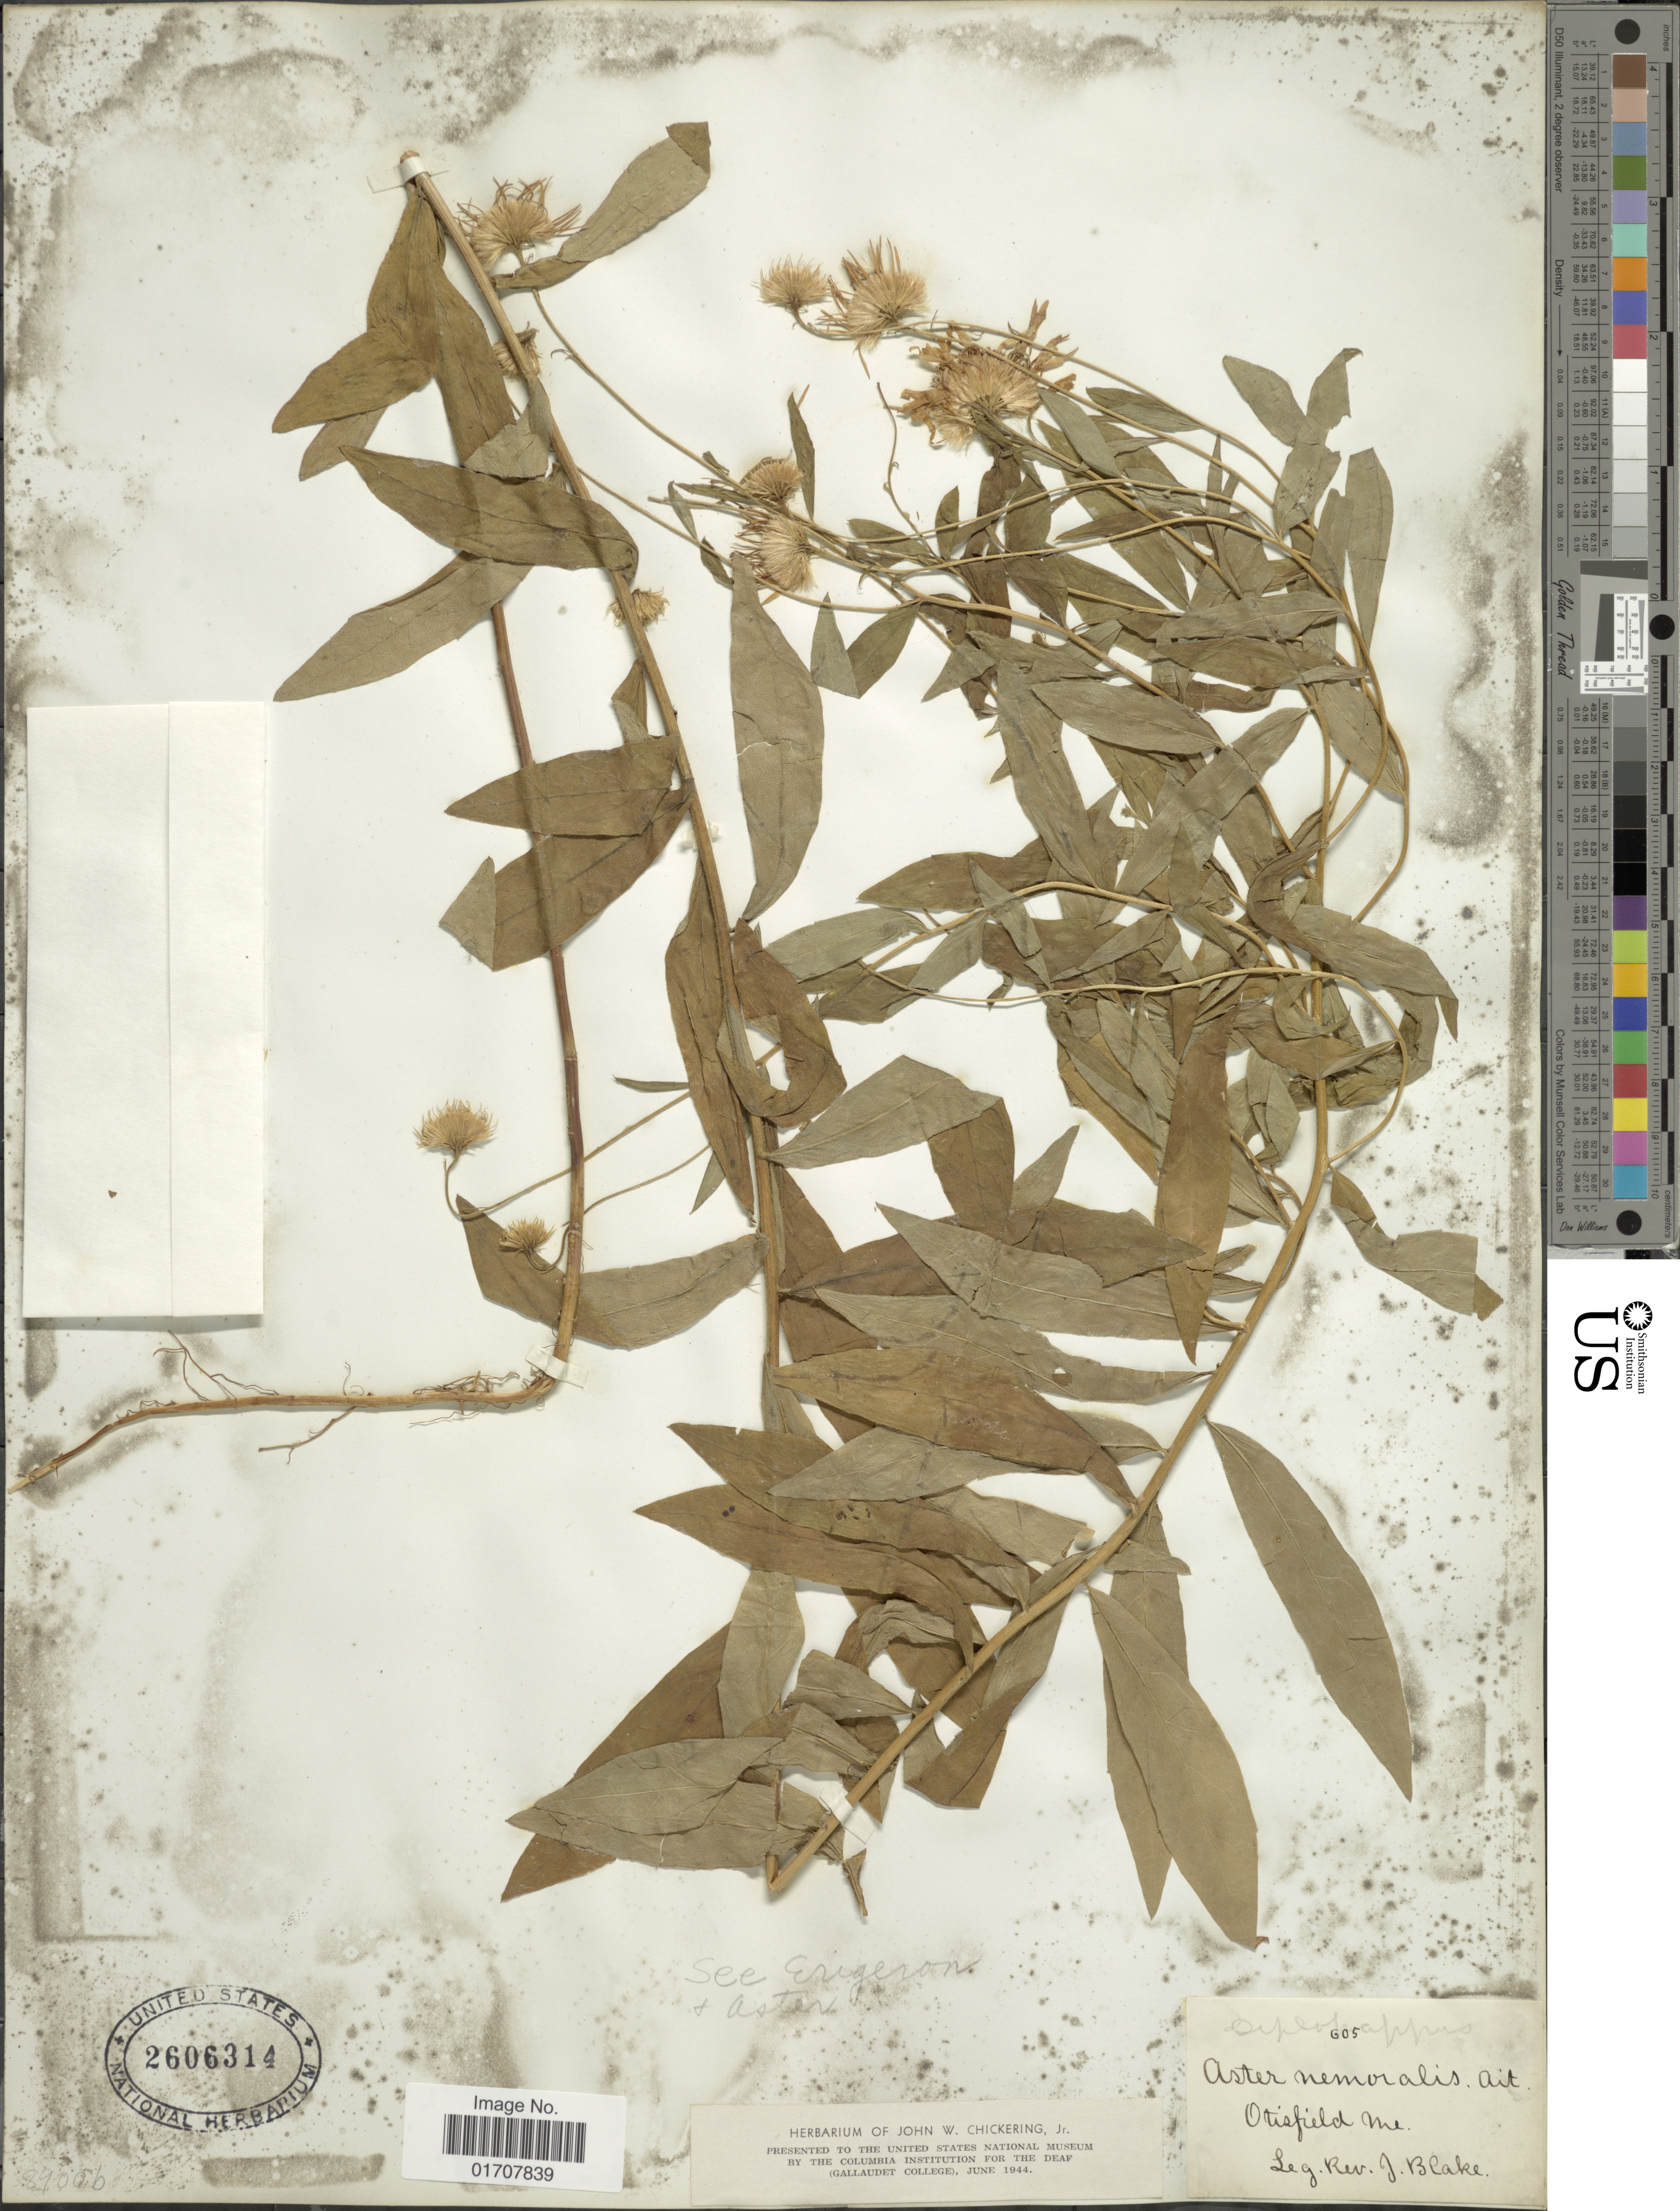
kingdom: Plantae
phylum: Tracheophyta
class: Magnoliopsida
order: Asterales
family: Asteraceae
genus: Oclemena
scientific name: Oclemena nemoralis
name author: (Aiton) Greene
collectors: J. Blake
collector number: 605?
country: United States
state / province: Maine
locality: Otisfield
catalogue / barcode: US 2606314